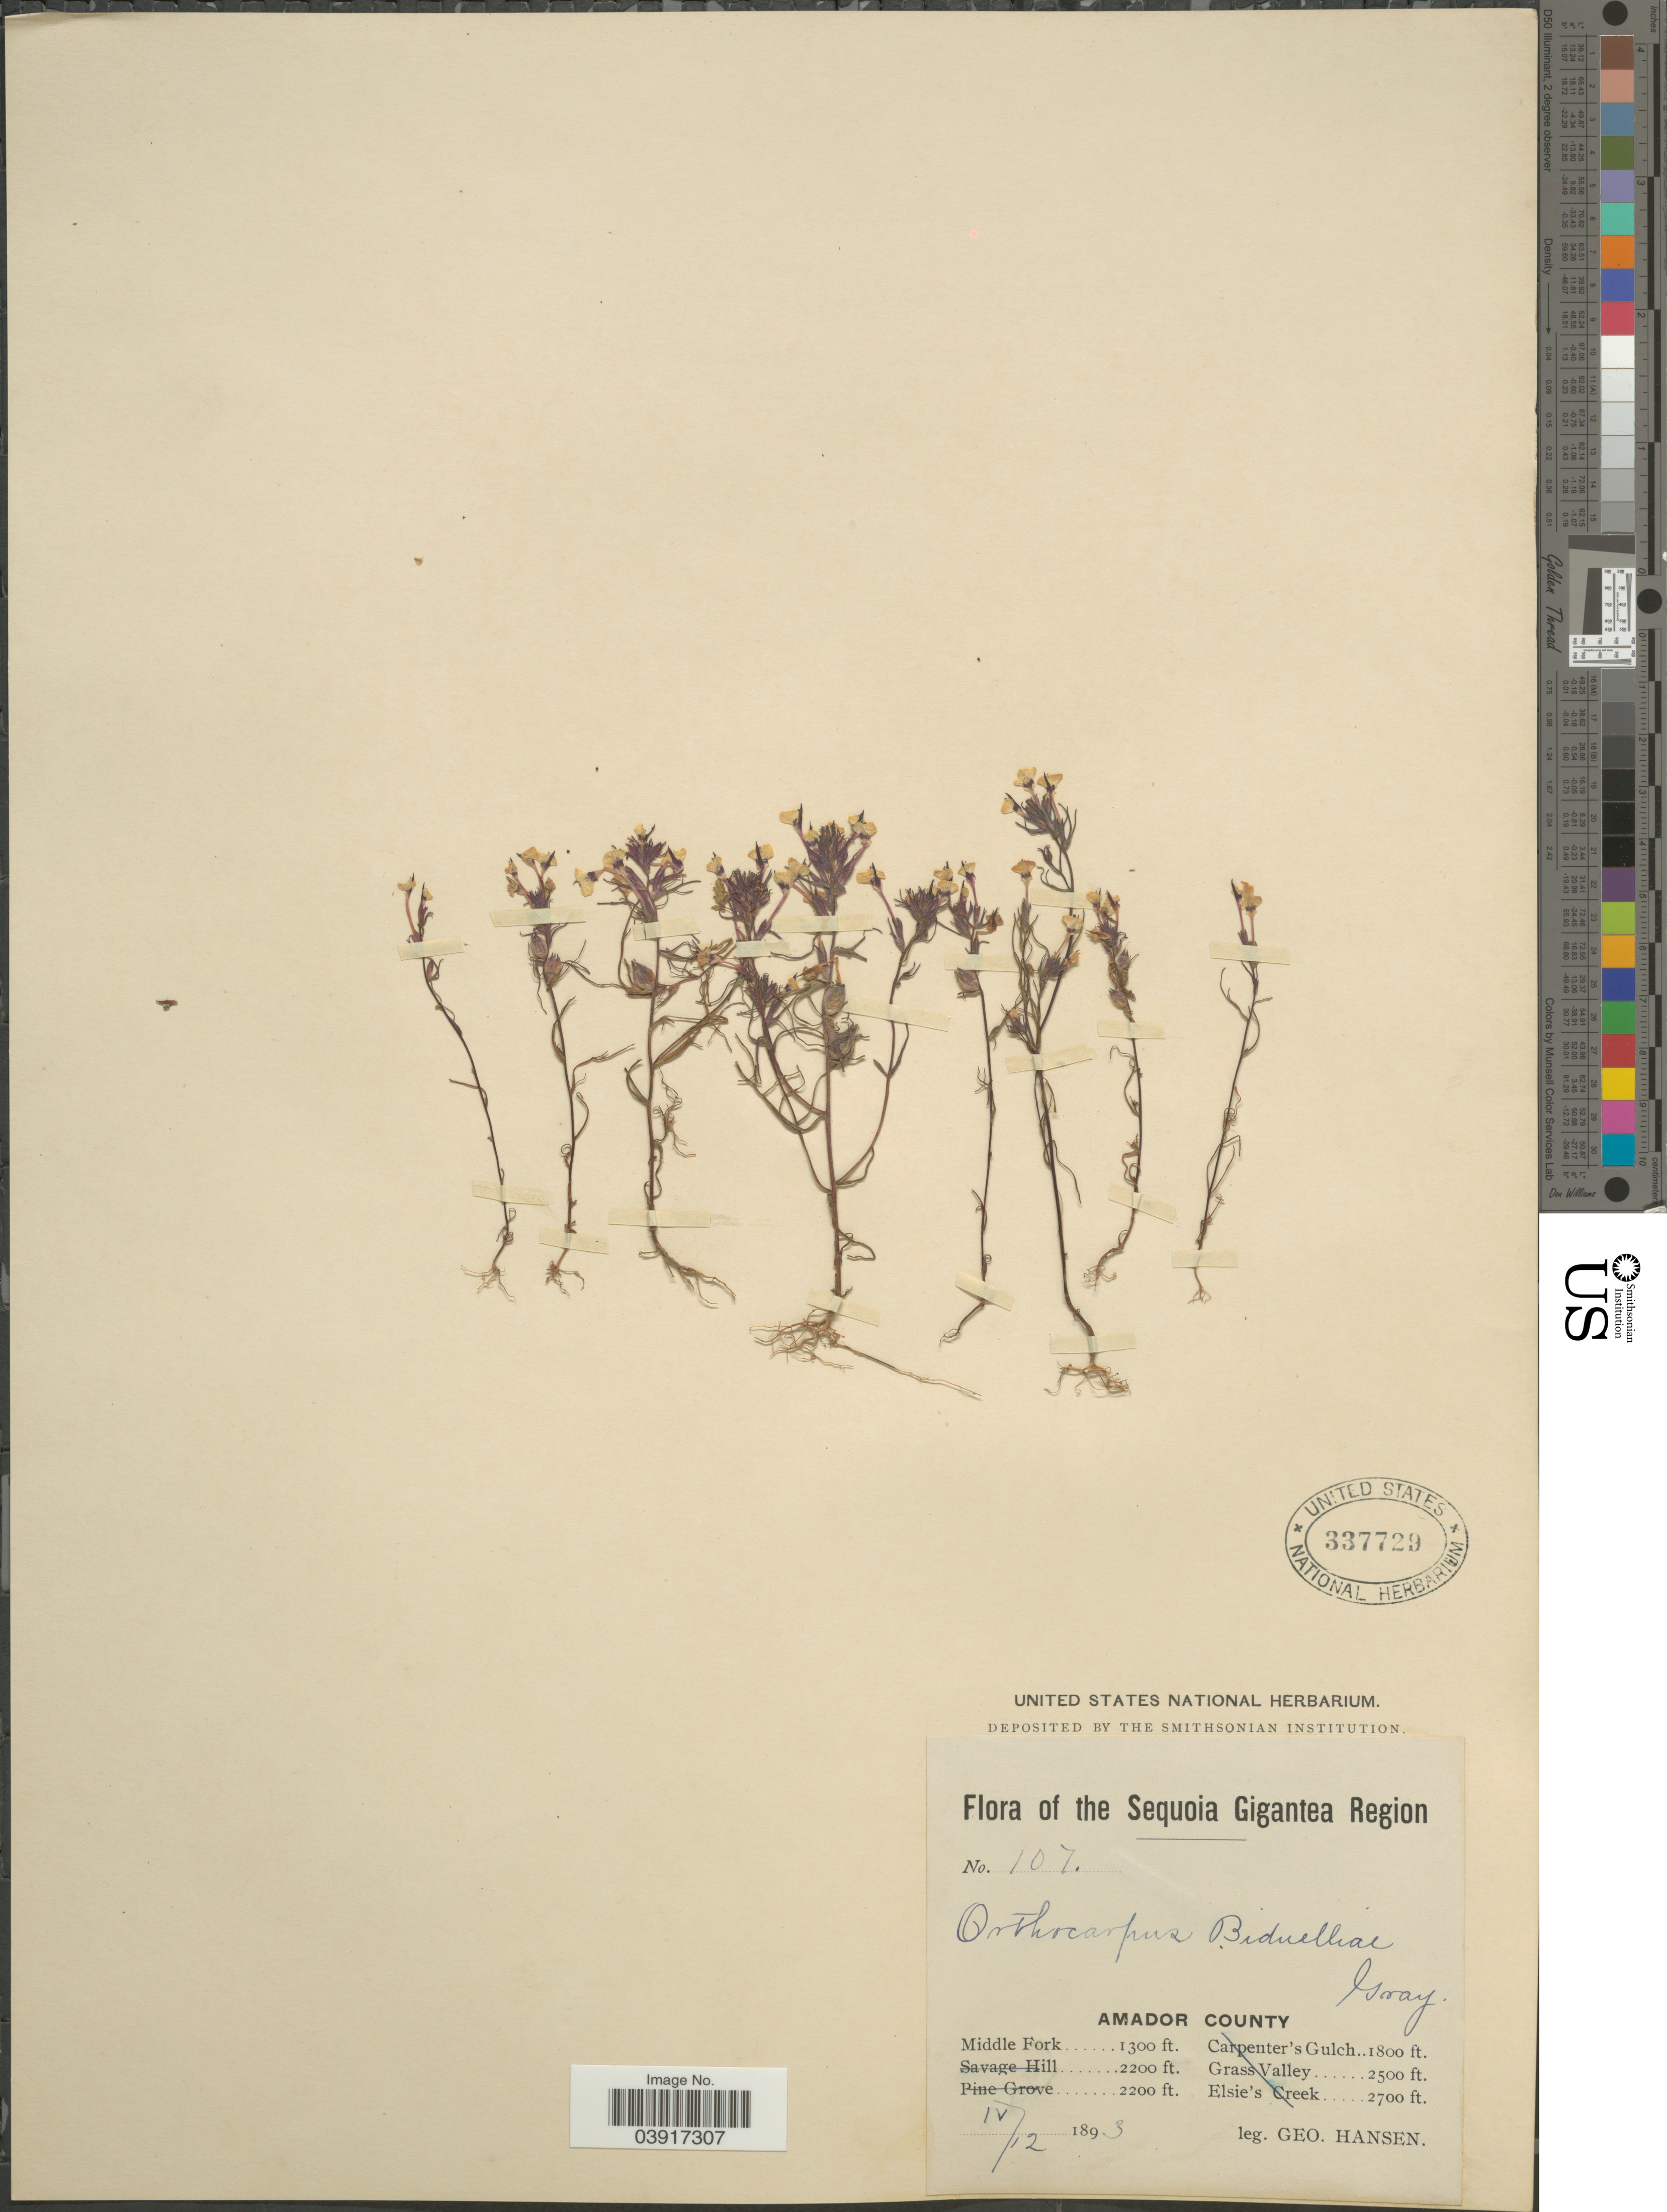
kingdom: Plantae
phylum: Tracheophyta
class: Magnoliopsida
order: Lamiales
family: Orobanchaceae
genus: Orthocarpus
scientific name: Orthocarpus erianthus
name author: Benth.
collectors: G. Hansen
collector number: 107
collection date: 1893-04-12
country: United States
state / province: California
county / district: Amador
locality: Sequoia Gigantea Region. Amador County. Middle Fork.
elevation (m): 396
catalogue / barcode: US 337729